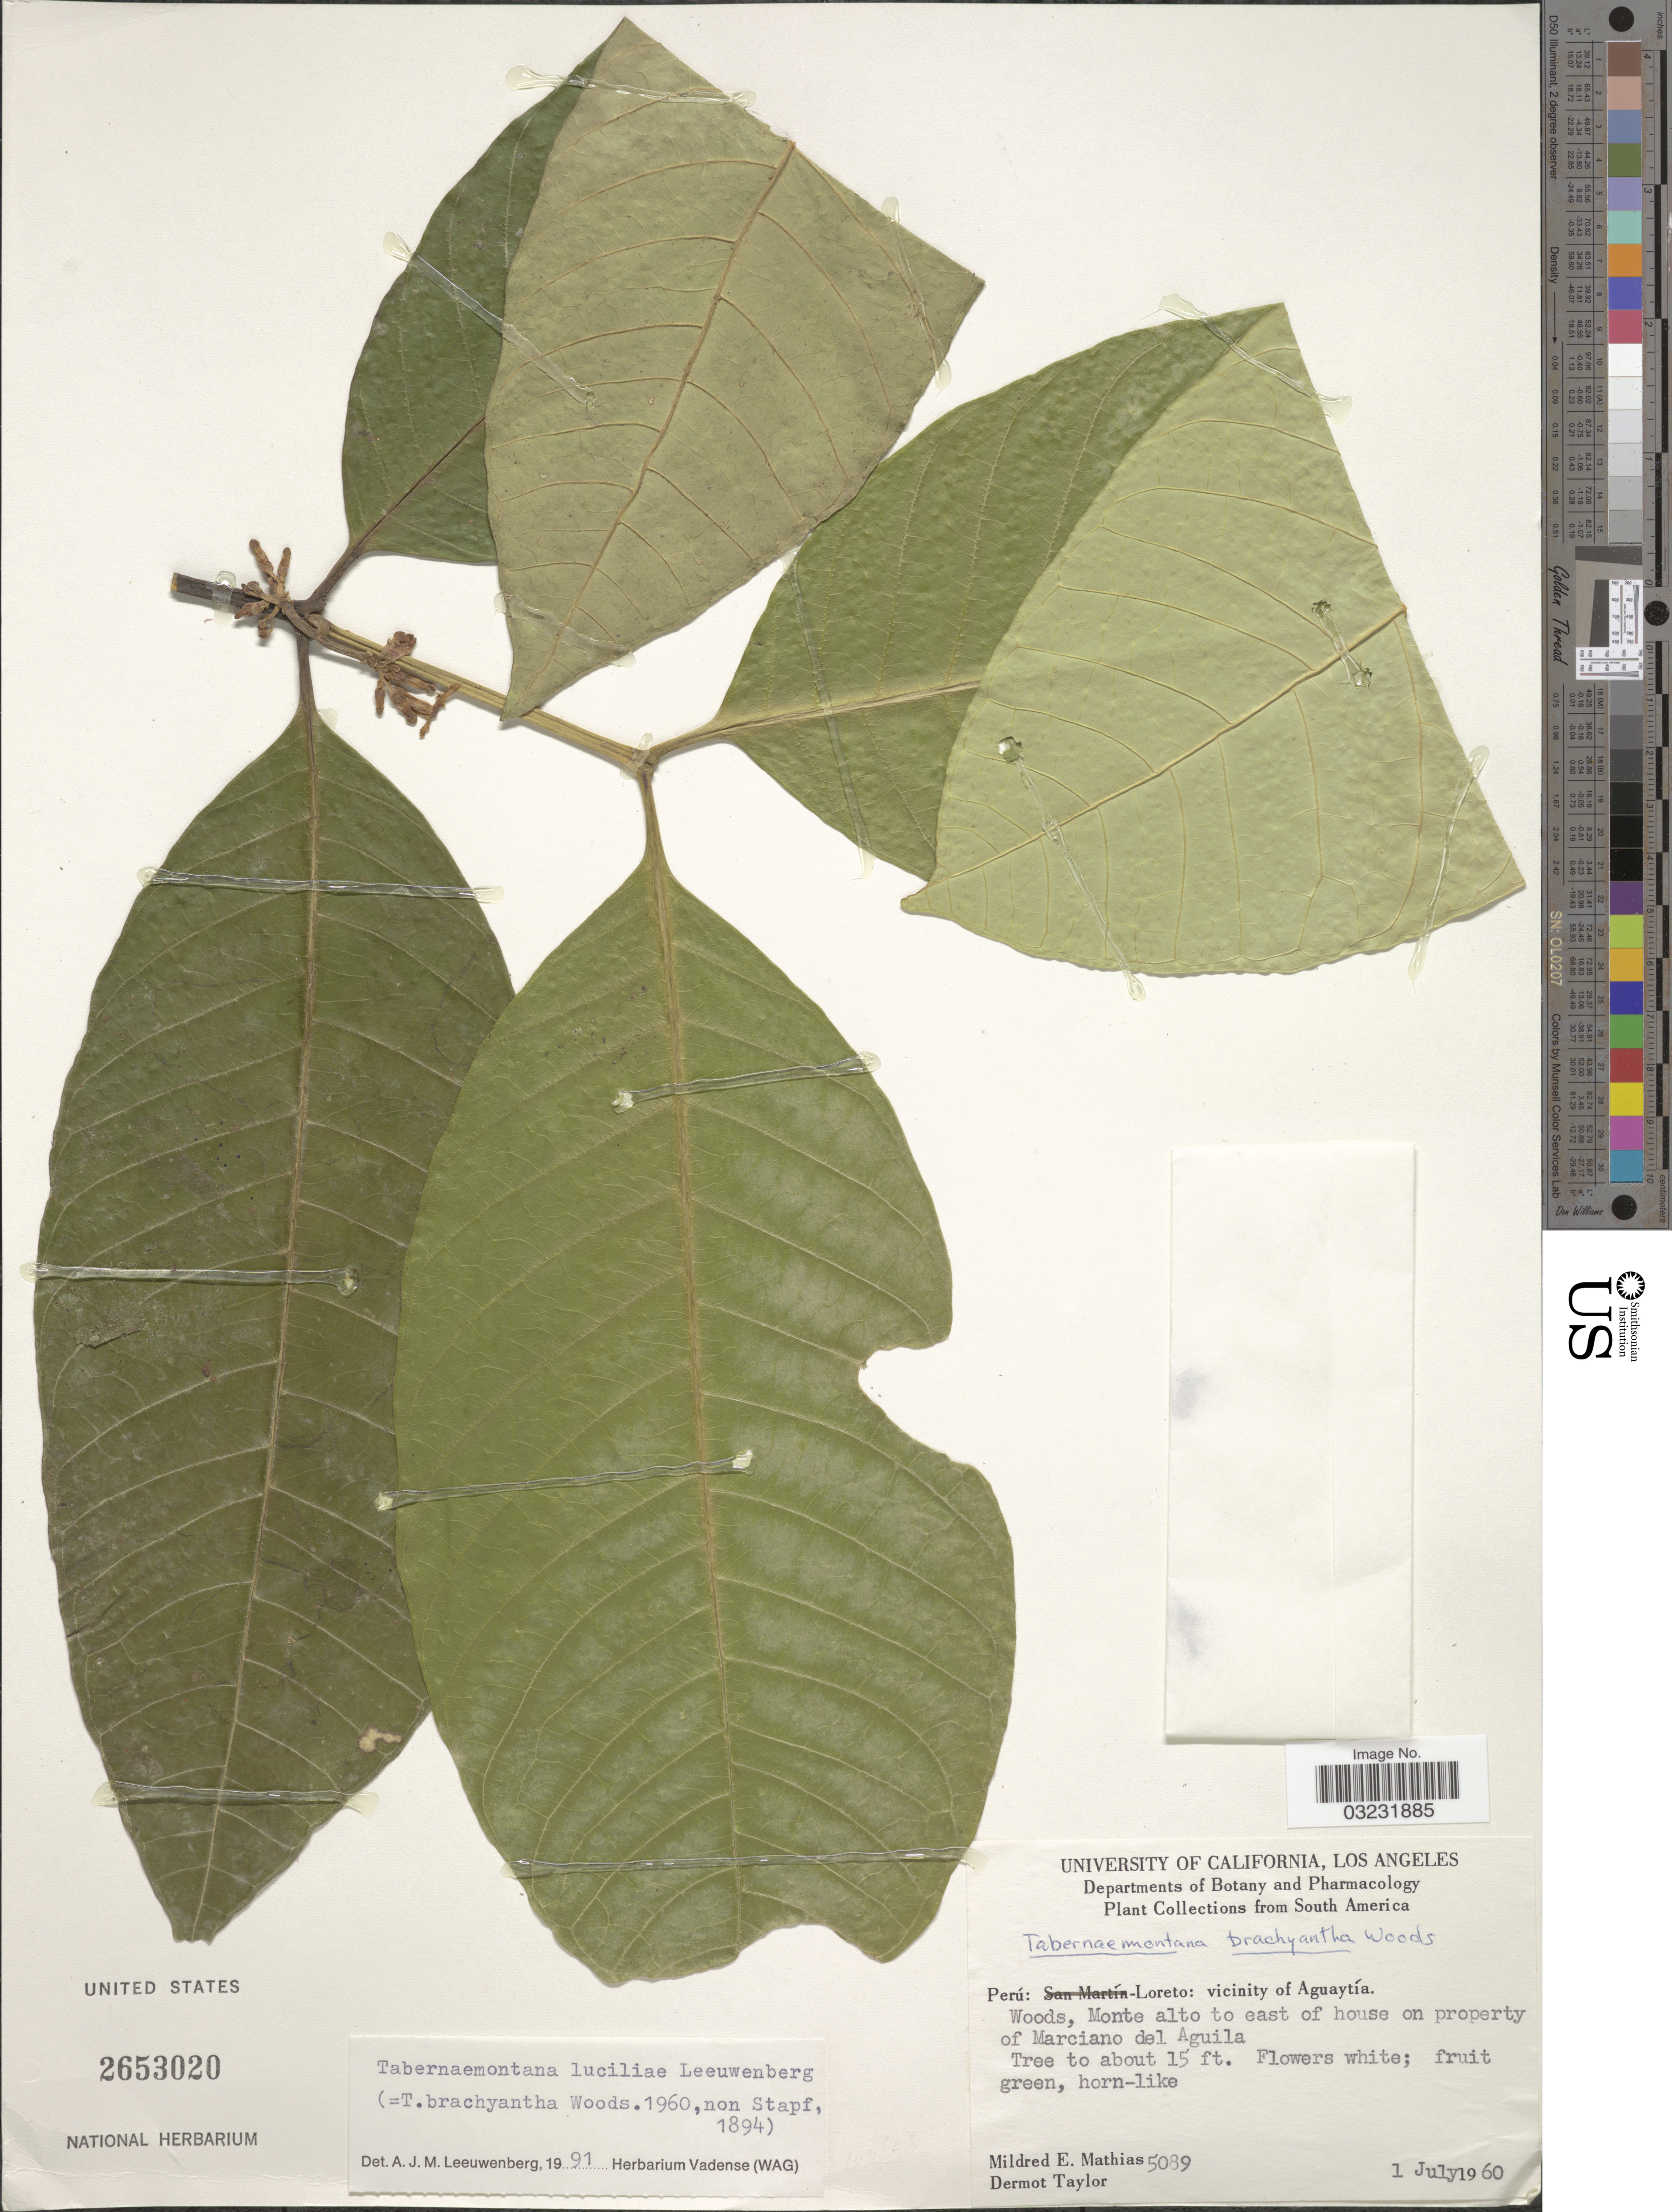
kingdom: Plantae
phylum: Tracheophyta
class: Magnoliopsida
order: Gentianales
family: Apocynaceae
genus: Tabernaemontana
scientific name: Tabernaemontana luciliae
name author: Leeuwenb.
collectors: M. E. Mathias & D. Taylor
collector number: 5089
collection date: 1960-07-01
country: Peru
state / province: Loreto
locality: Vicinity of Aguaytía. Woods, Monte alto to east of house on property of Marciano del Aguila.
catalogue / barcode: US 2653020